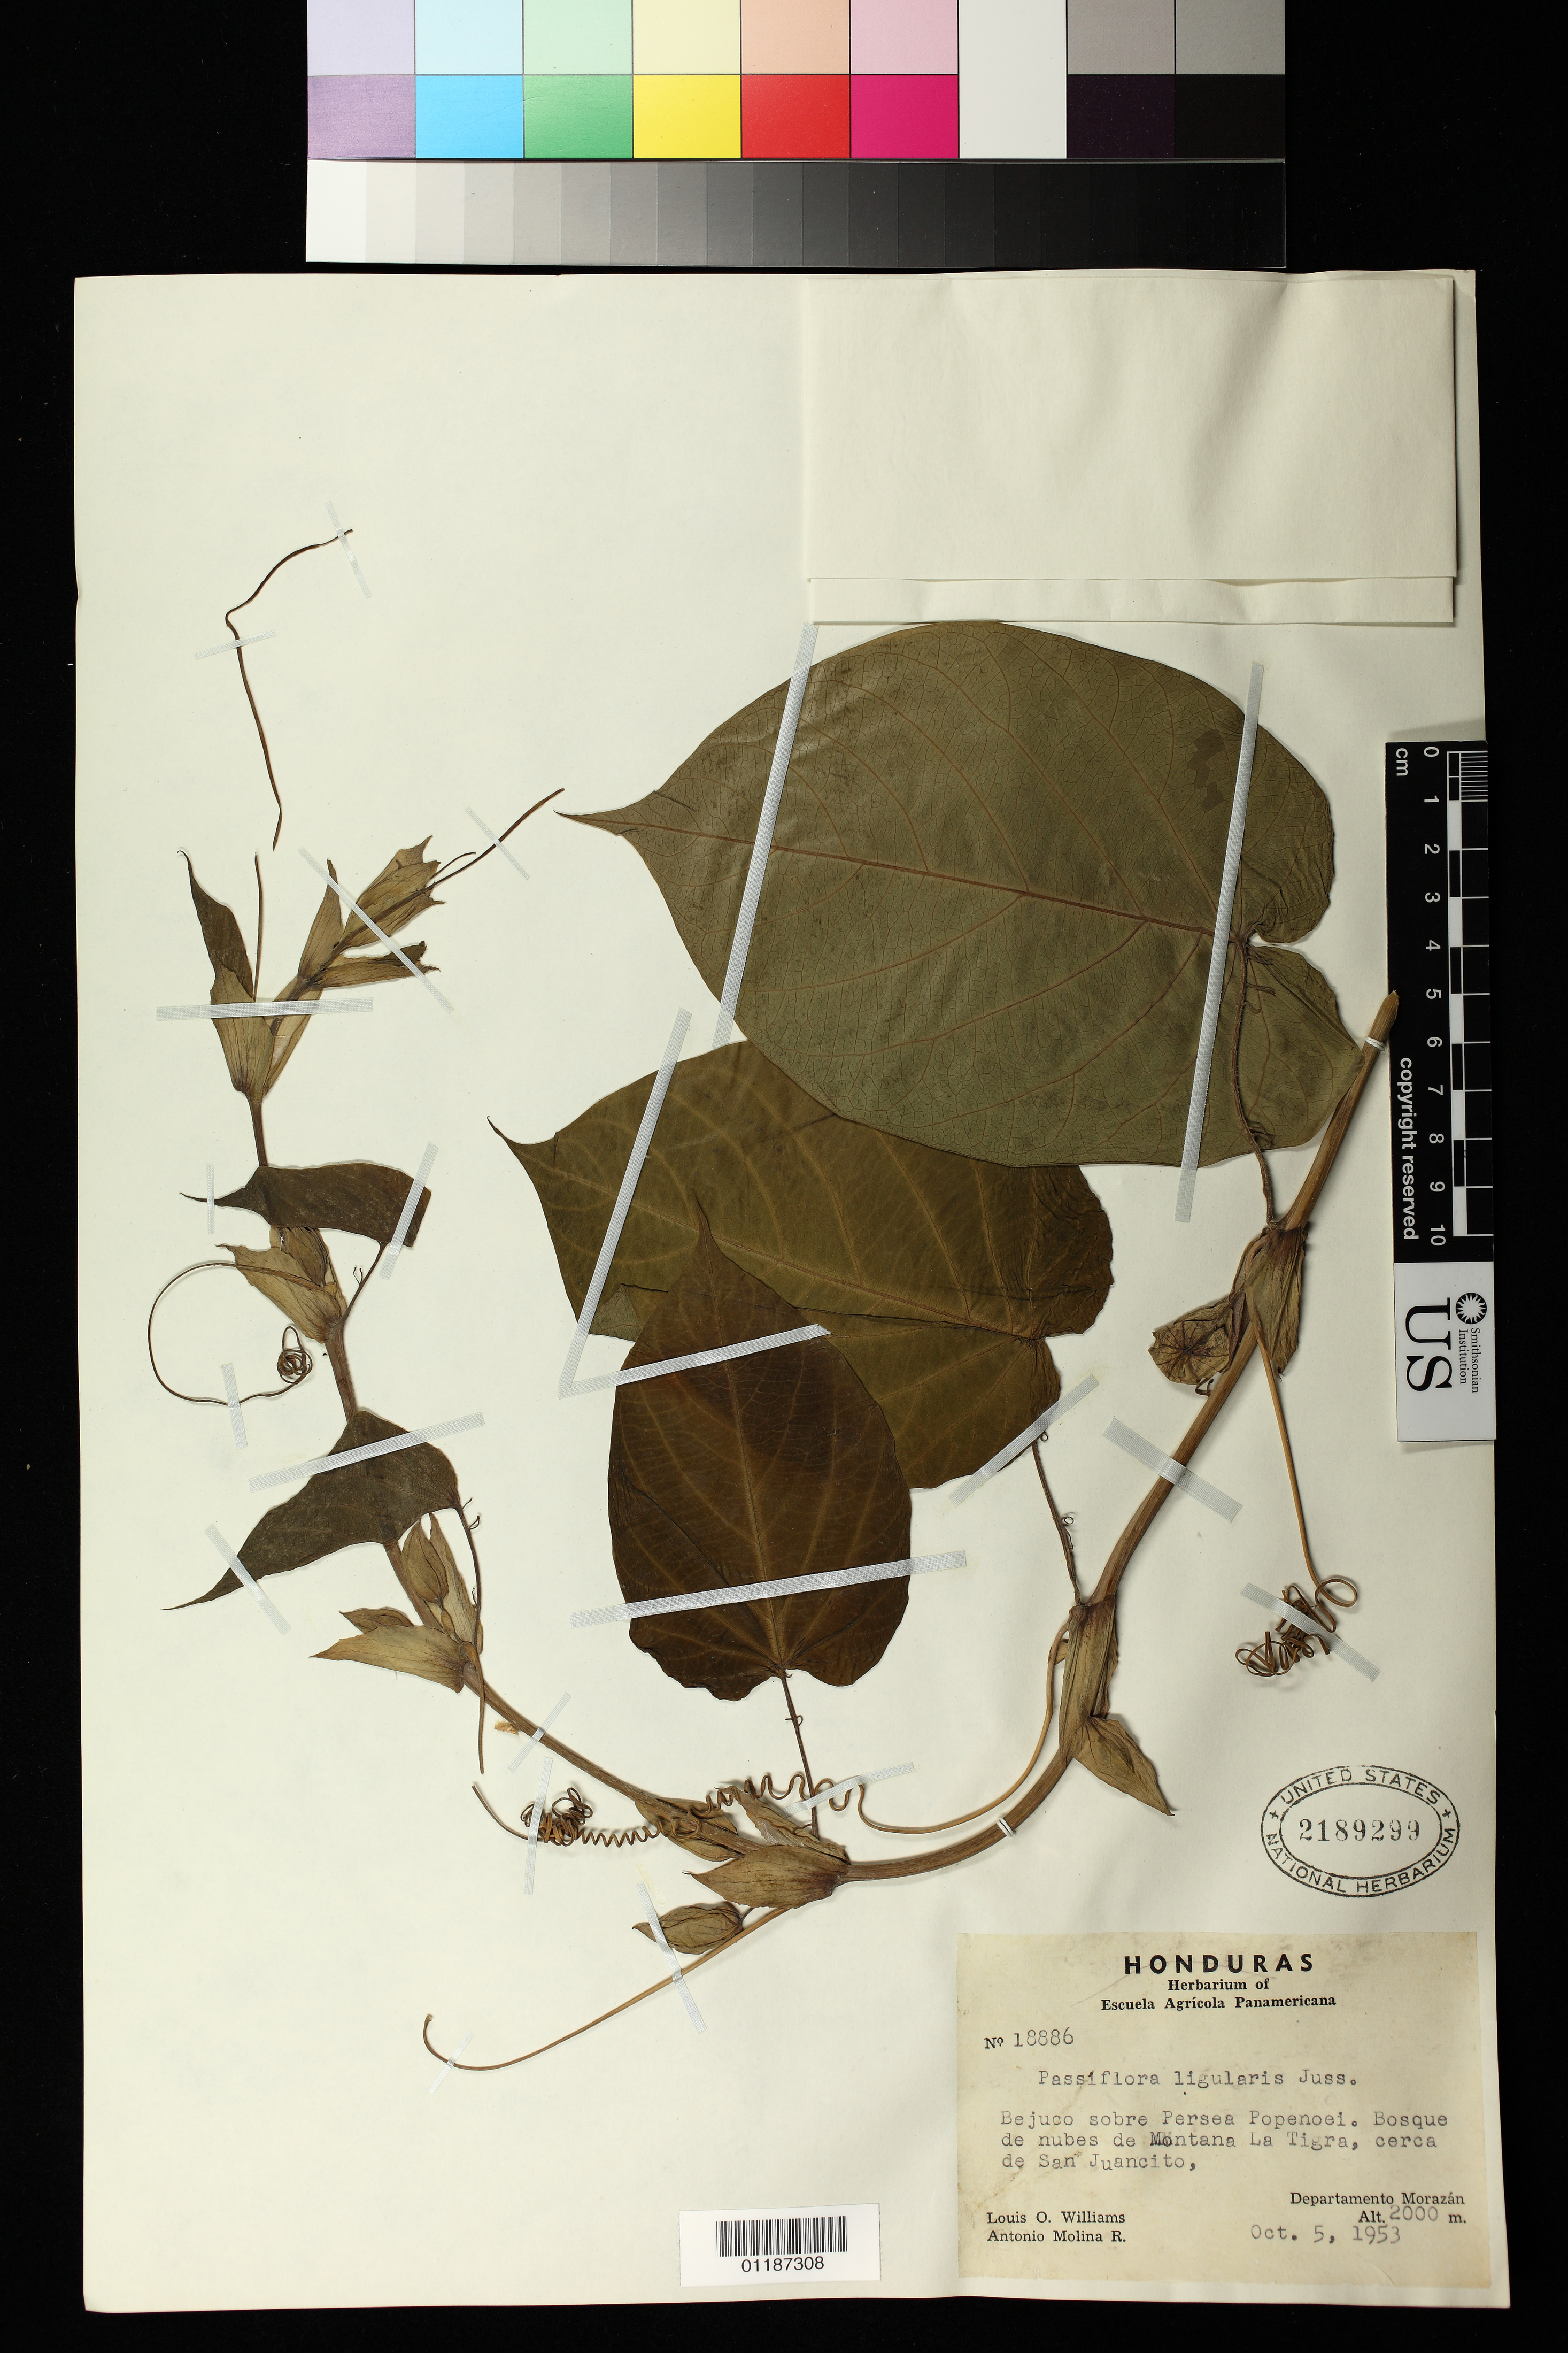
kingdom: Plantae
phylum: Tracheophyta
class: Magnoliopsida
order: Malpighiales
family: Passifloraceae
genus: Passiflora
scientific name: Passiflora ligularis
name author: Juss.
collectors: L. O. Williams & A. Molina R.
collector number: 18886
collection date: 1953-10-05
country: Honduras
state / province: Fco. Morazán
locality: Bejuco sobre Persea Popenoei. Bosque de nubes de Montana La Tigra, cerca de San Juancito.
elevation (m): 2000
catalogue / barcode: US 2189299